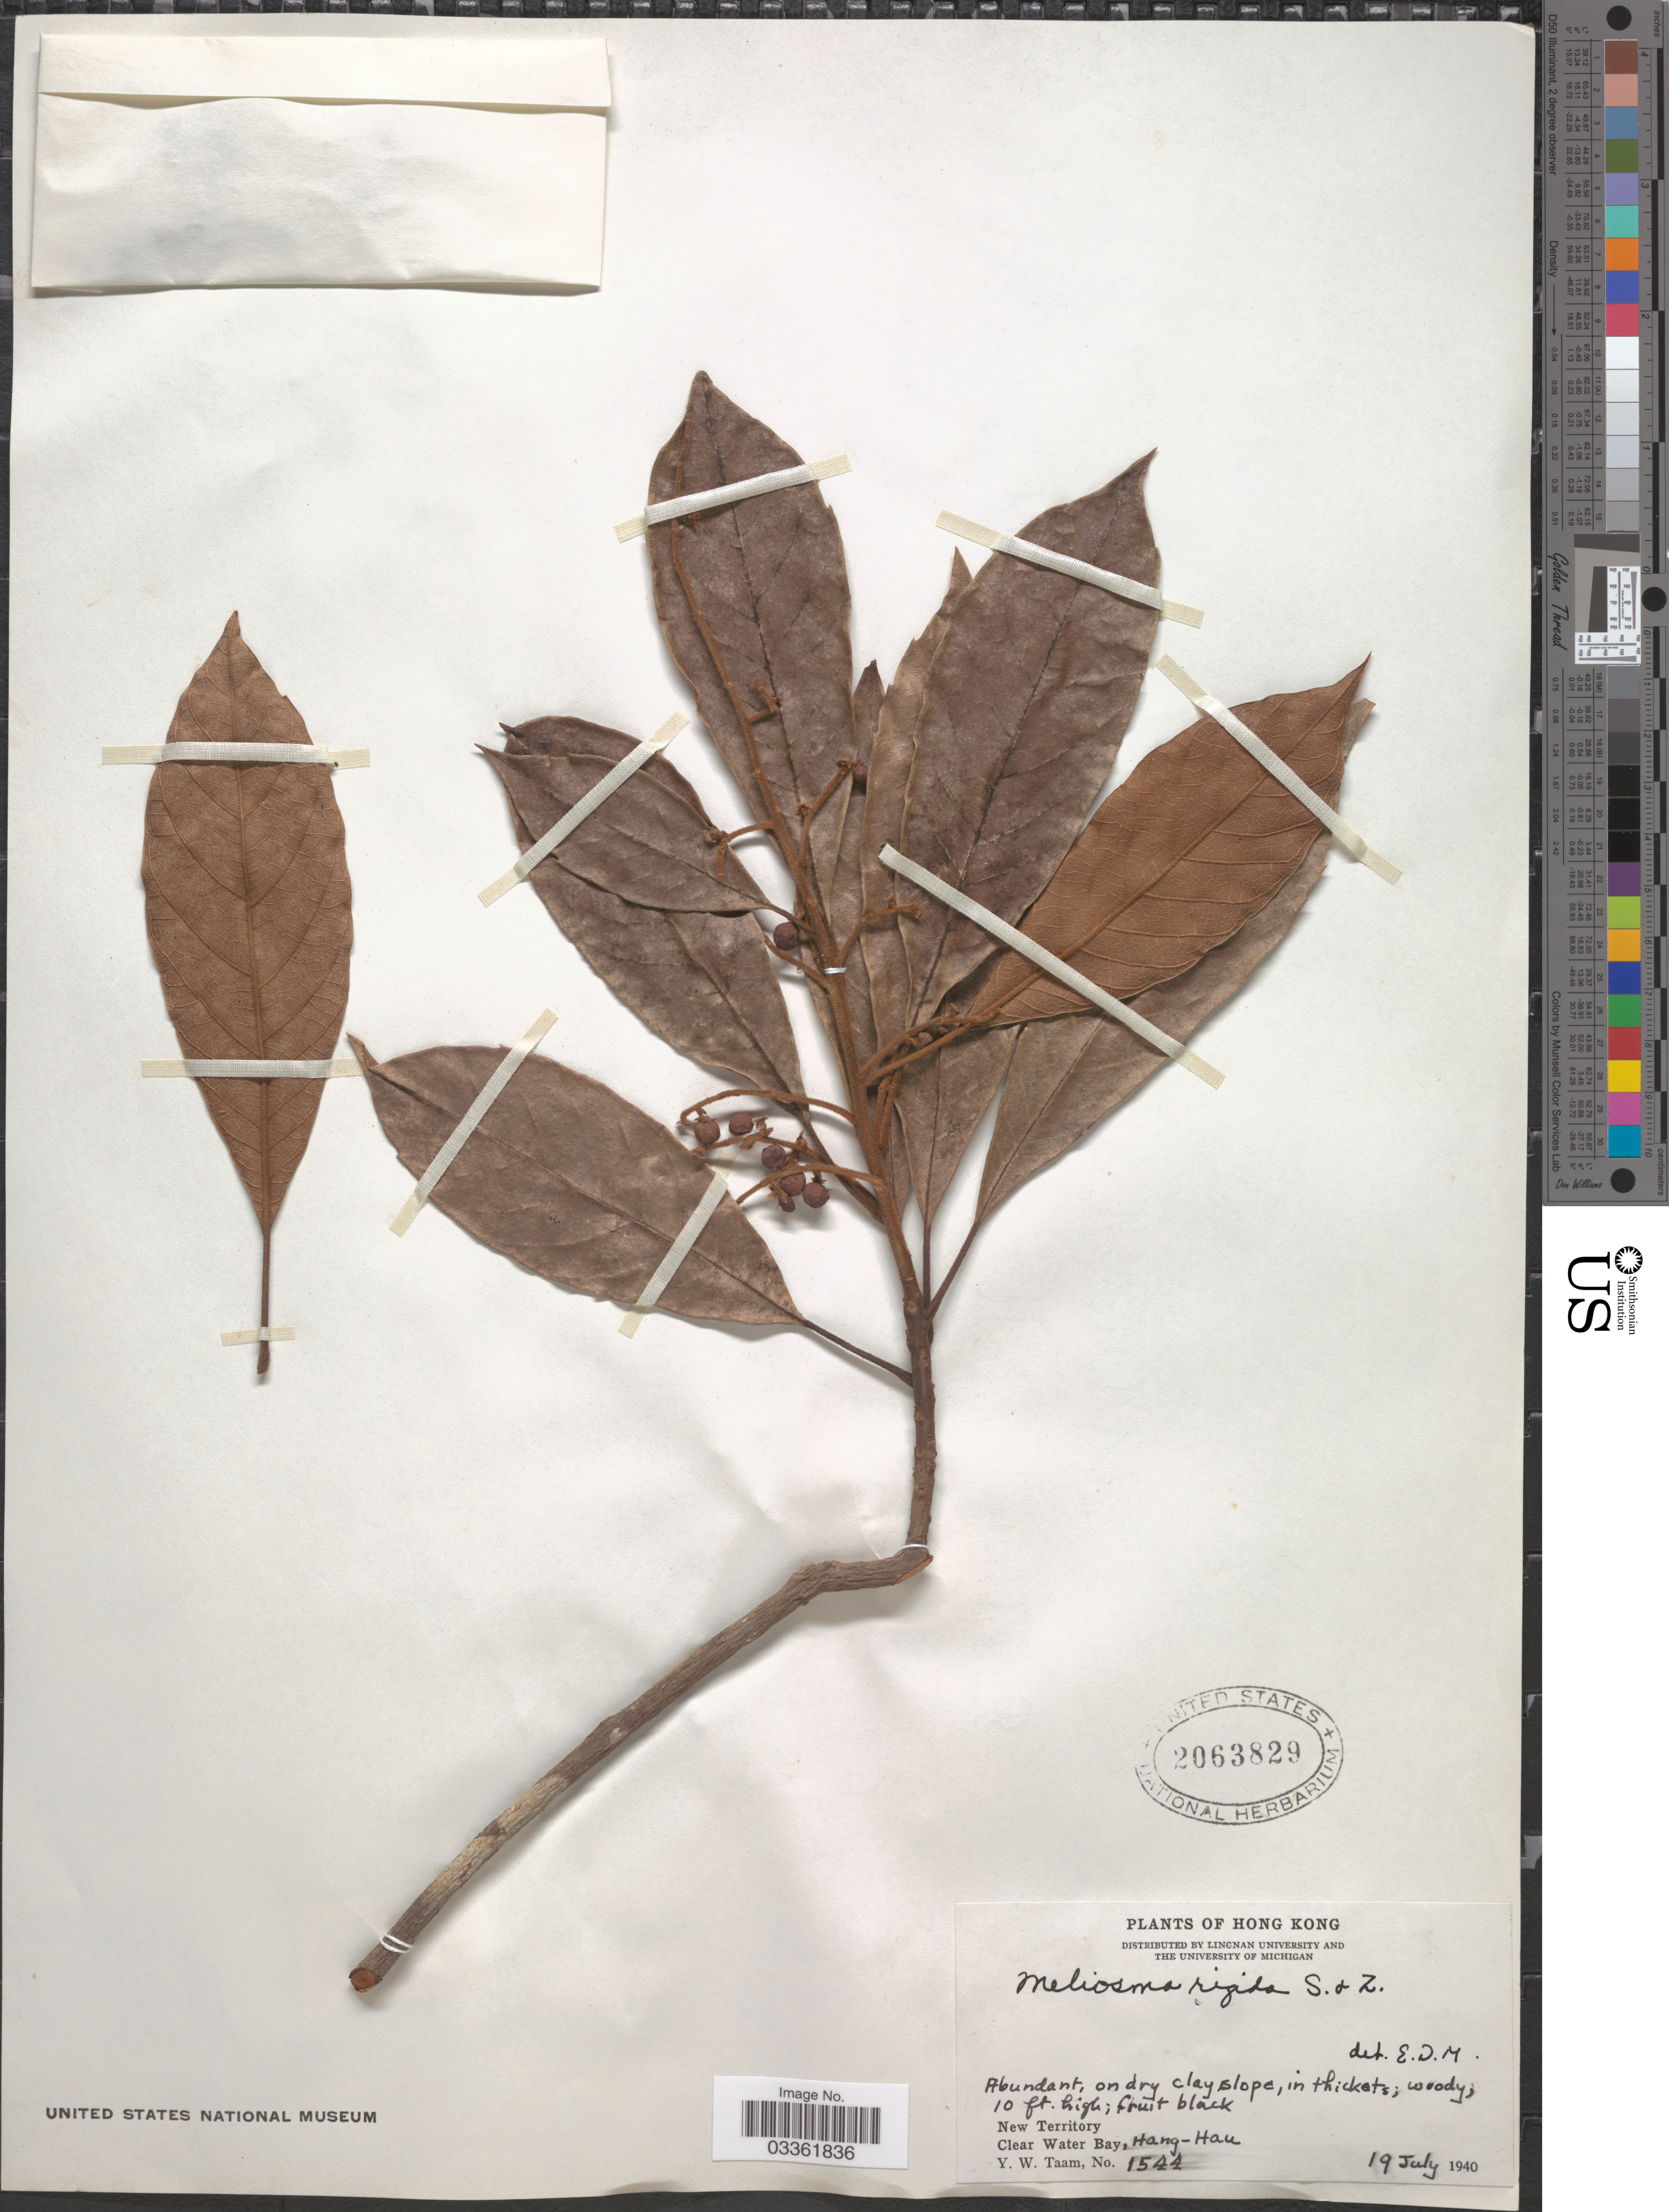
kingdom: Plantae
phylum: Tracheophyta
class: Magnoliopsida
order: Proteales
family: Sabiaceae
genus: Meliosma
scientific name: Meliosma rigida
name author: Siebold & Zucc.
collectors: Y. W. Taam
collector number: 1544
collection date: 1940-07-19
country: China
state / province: Hong Kong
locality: New Territory, Clear Water Bay, Hang-Hau.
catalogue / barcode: US 2063829